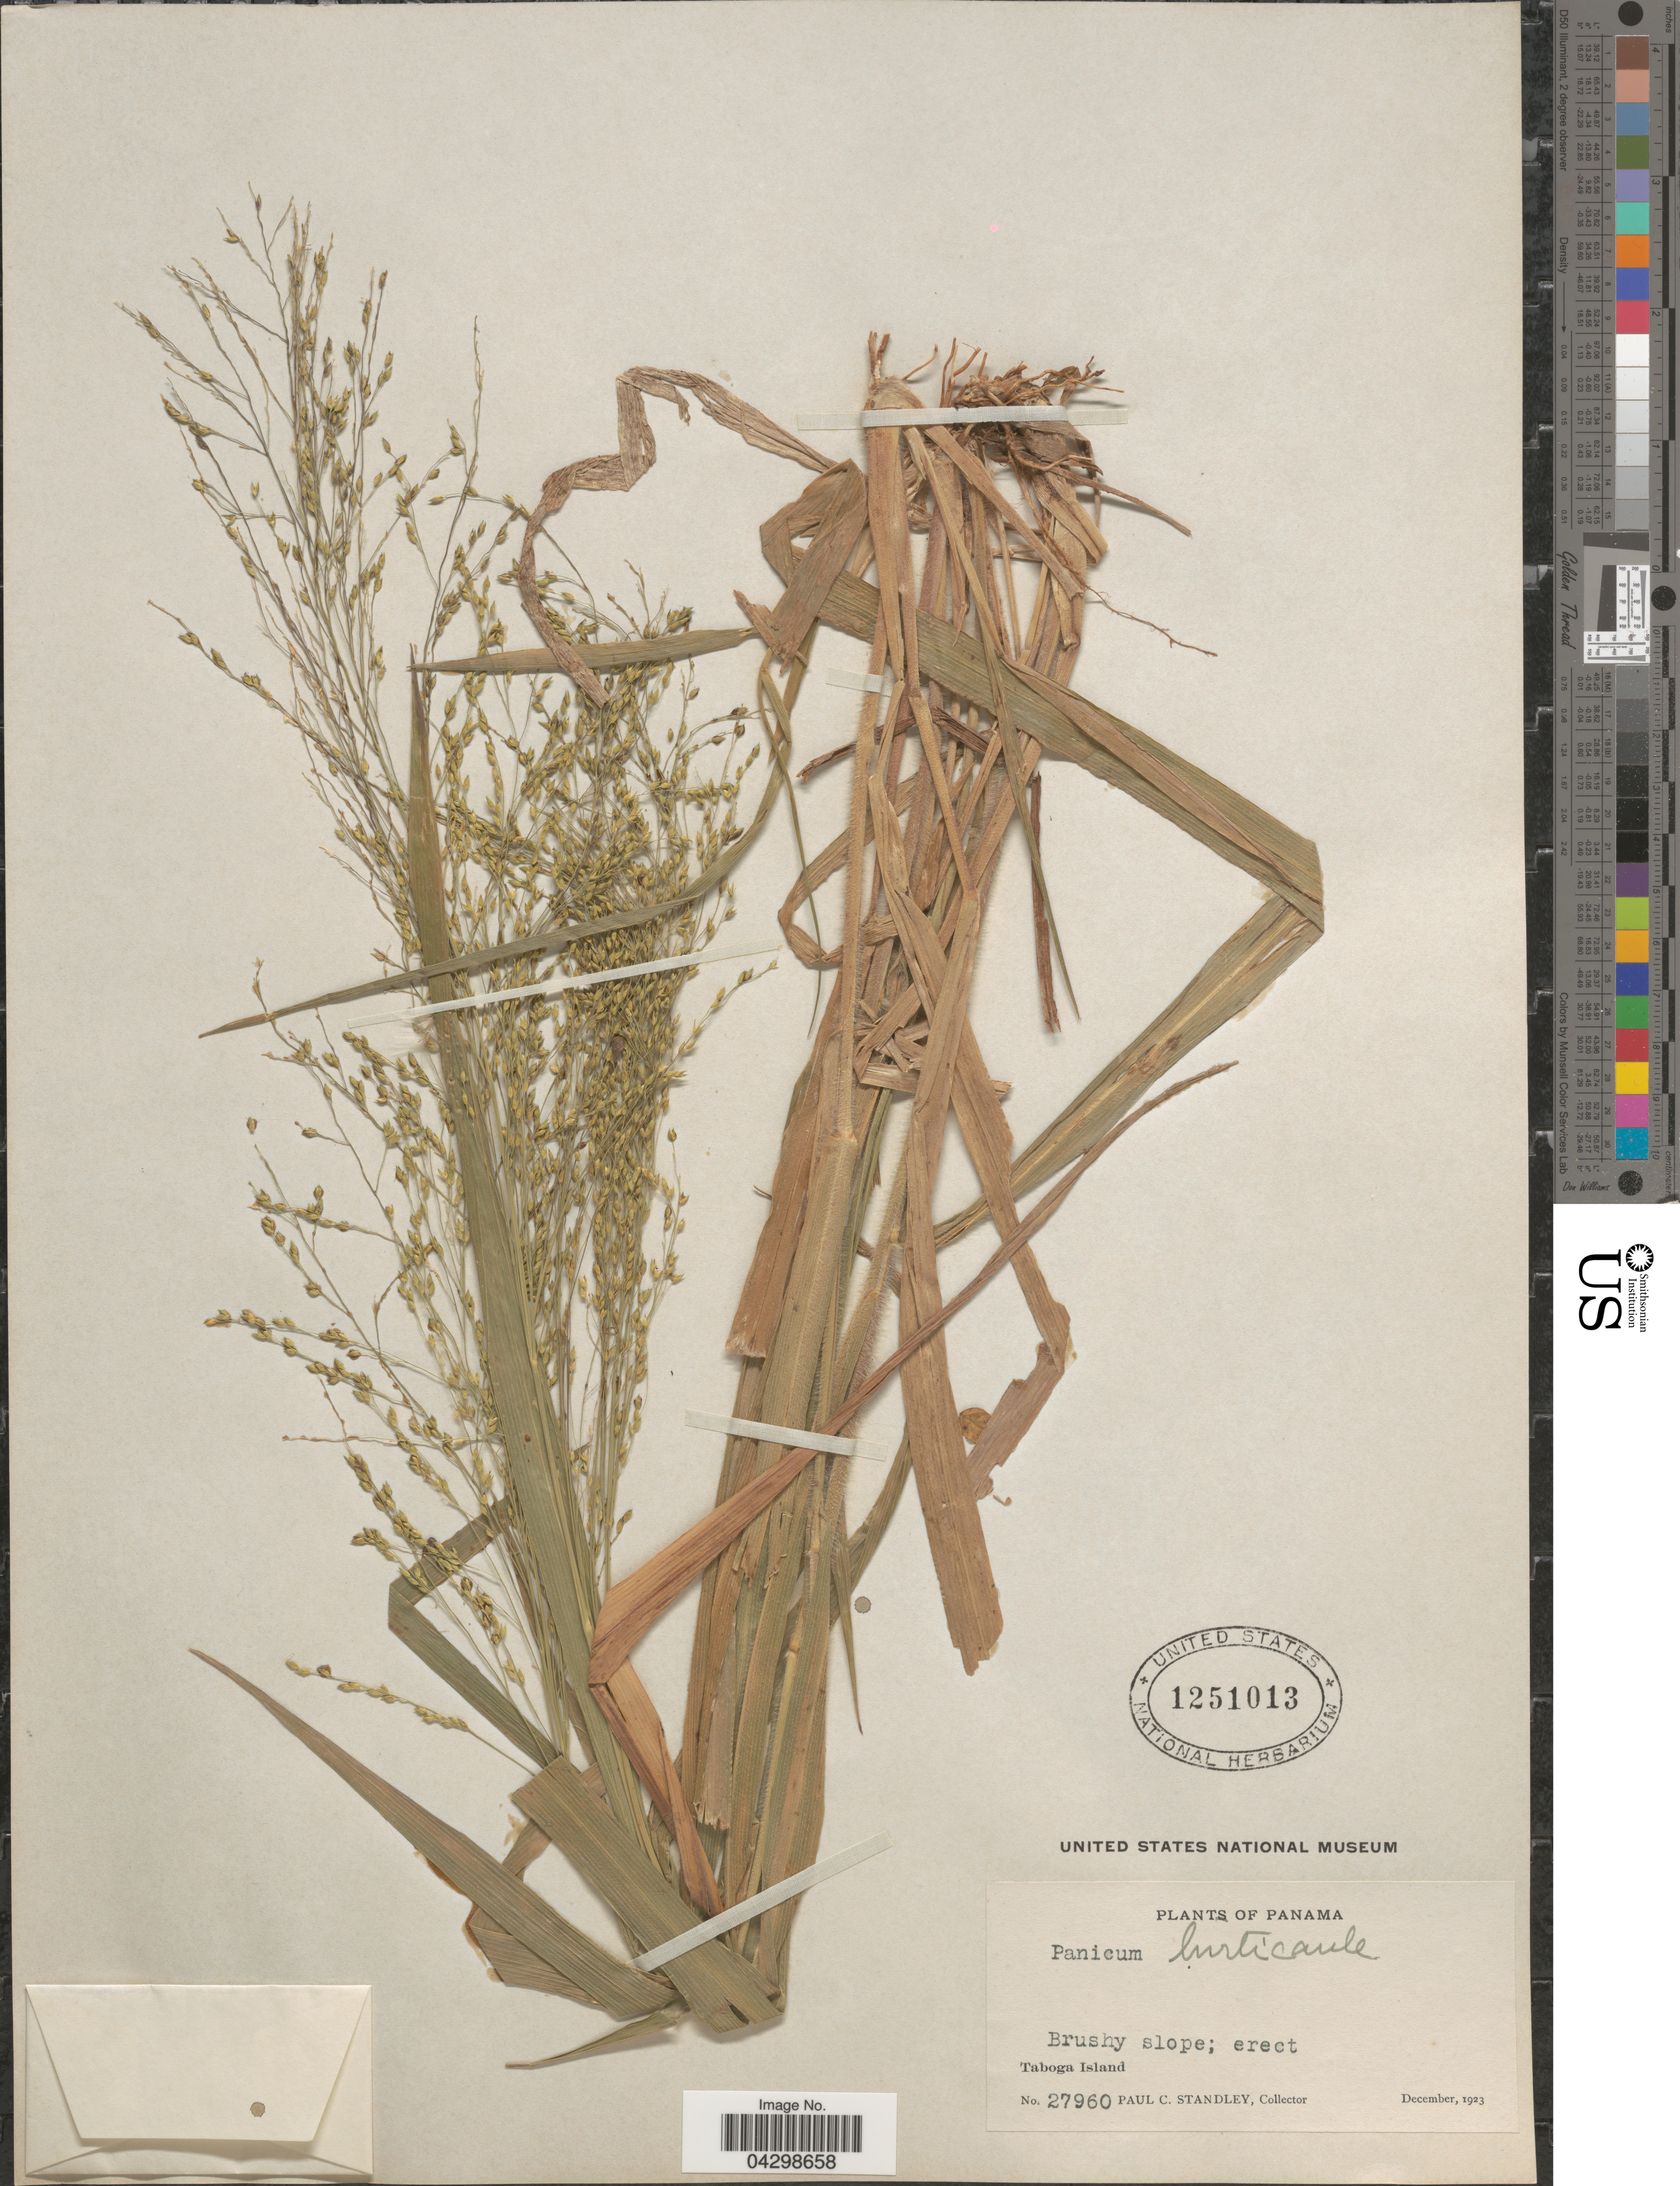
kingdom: Plantae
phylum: Tracheophyta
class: Liliopsida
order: Poales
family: Poaceae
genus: Panicum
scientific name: Panicum hirticaule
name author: J. Presl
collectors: P. C. Standley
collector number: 27960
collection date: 1923-12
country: Panama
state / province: Panamá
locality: Taboga Island.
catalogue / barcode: US 1251013